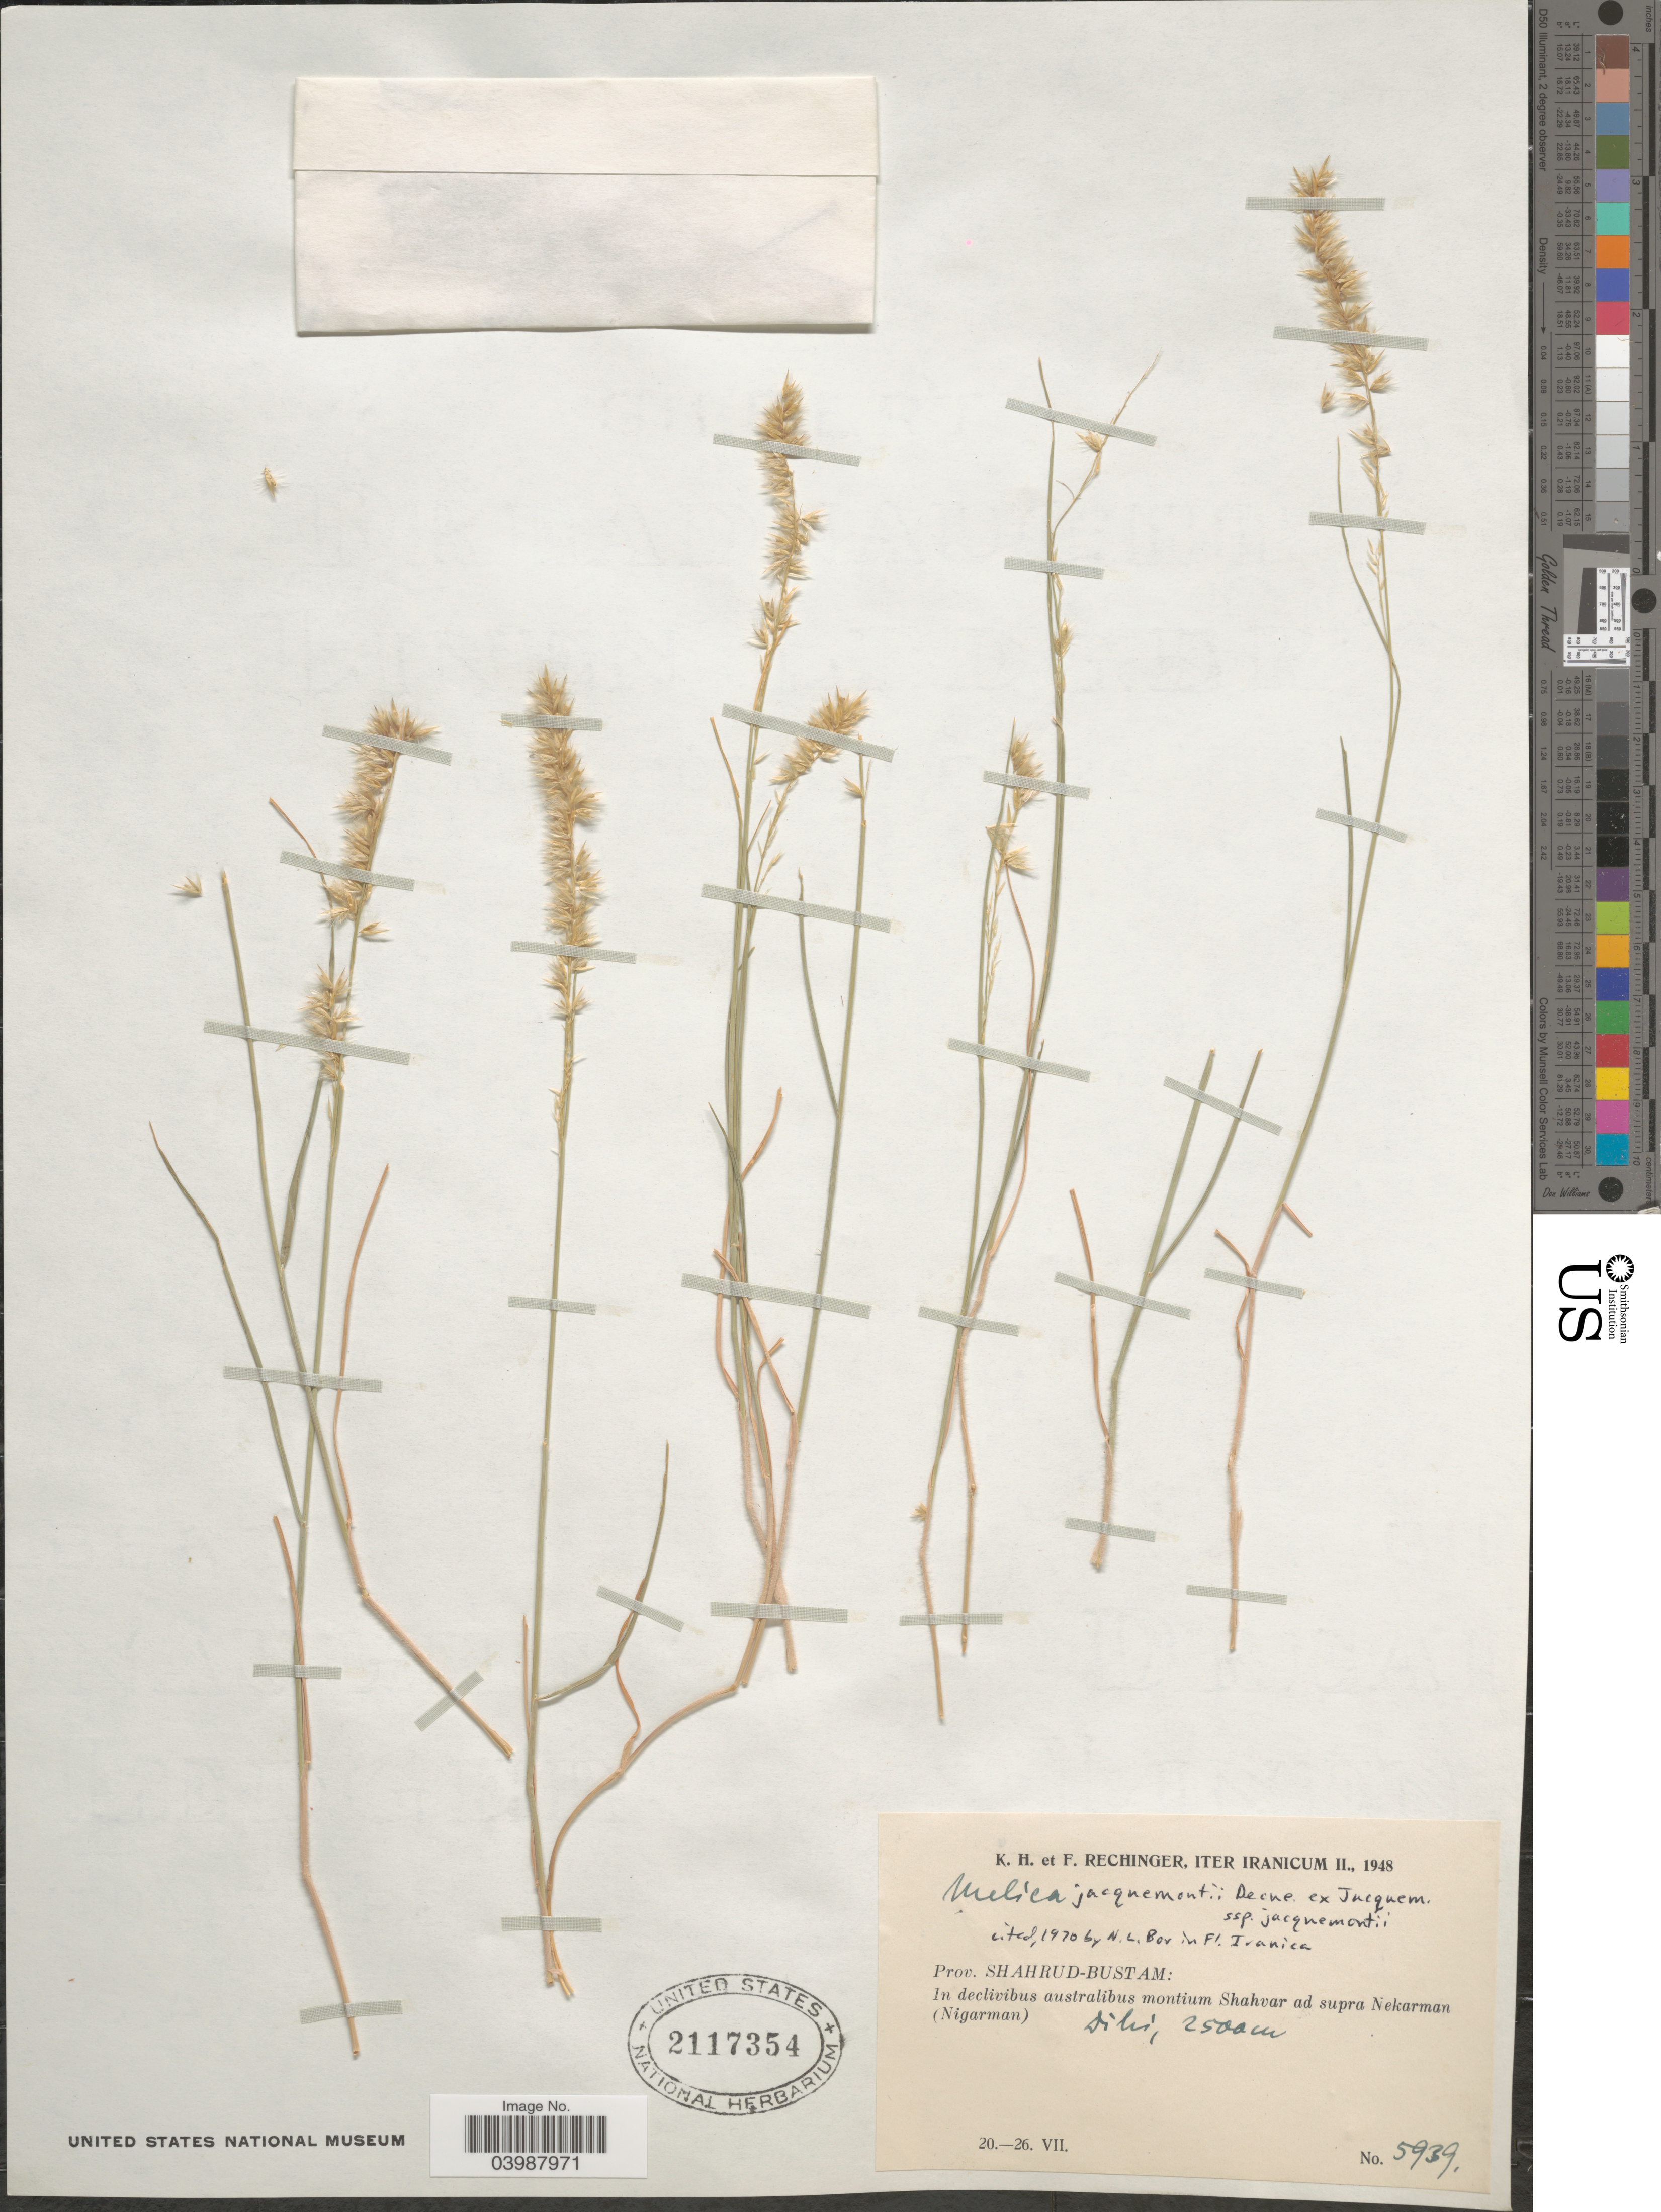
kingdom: Plantae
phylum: Tracheophyta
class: Liliopsida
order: Poales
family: Poaceae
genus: Melica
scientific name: Melica jacquemontii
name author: Decne.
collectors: K. H. Rechinger & F. Rechinger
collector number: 5939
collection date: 1948-07-20/1948-07-26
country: Iran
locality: Prov. Shahrud-Bustam: In declivibus australibus montium Shahvar ad supra Nekarman (Nigarman). Dilis [interpreted]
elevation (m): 2500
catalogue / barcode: US 2117354